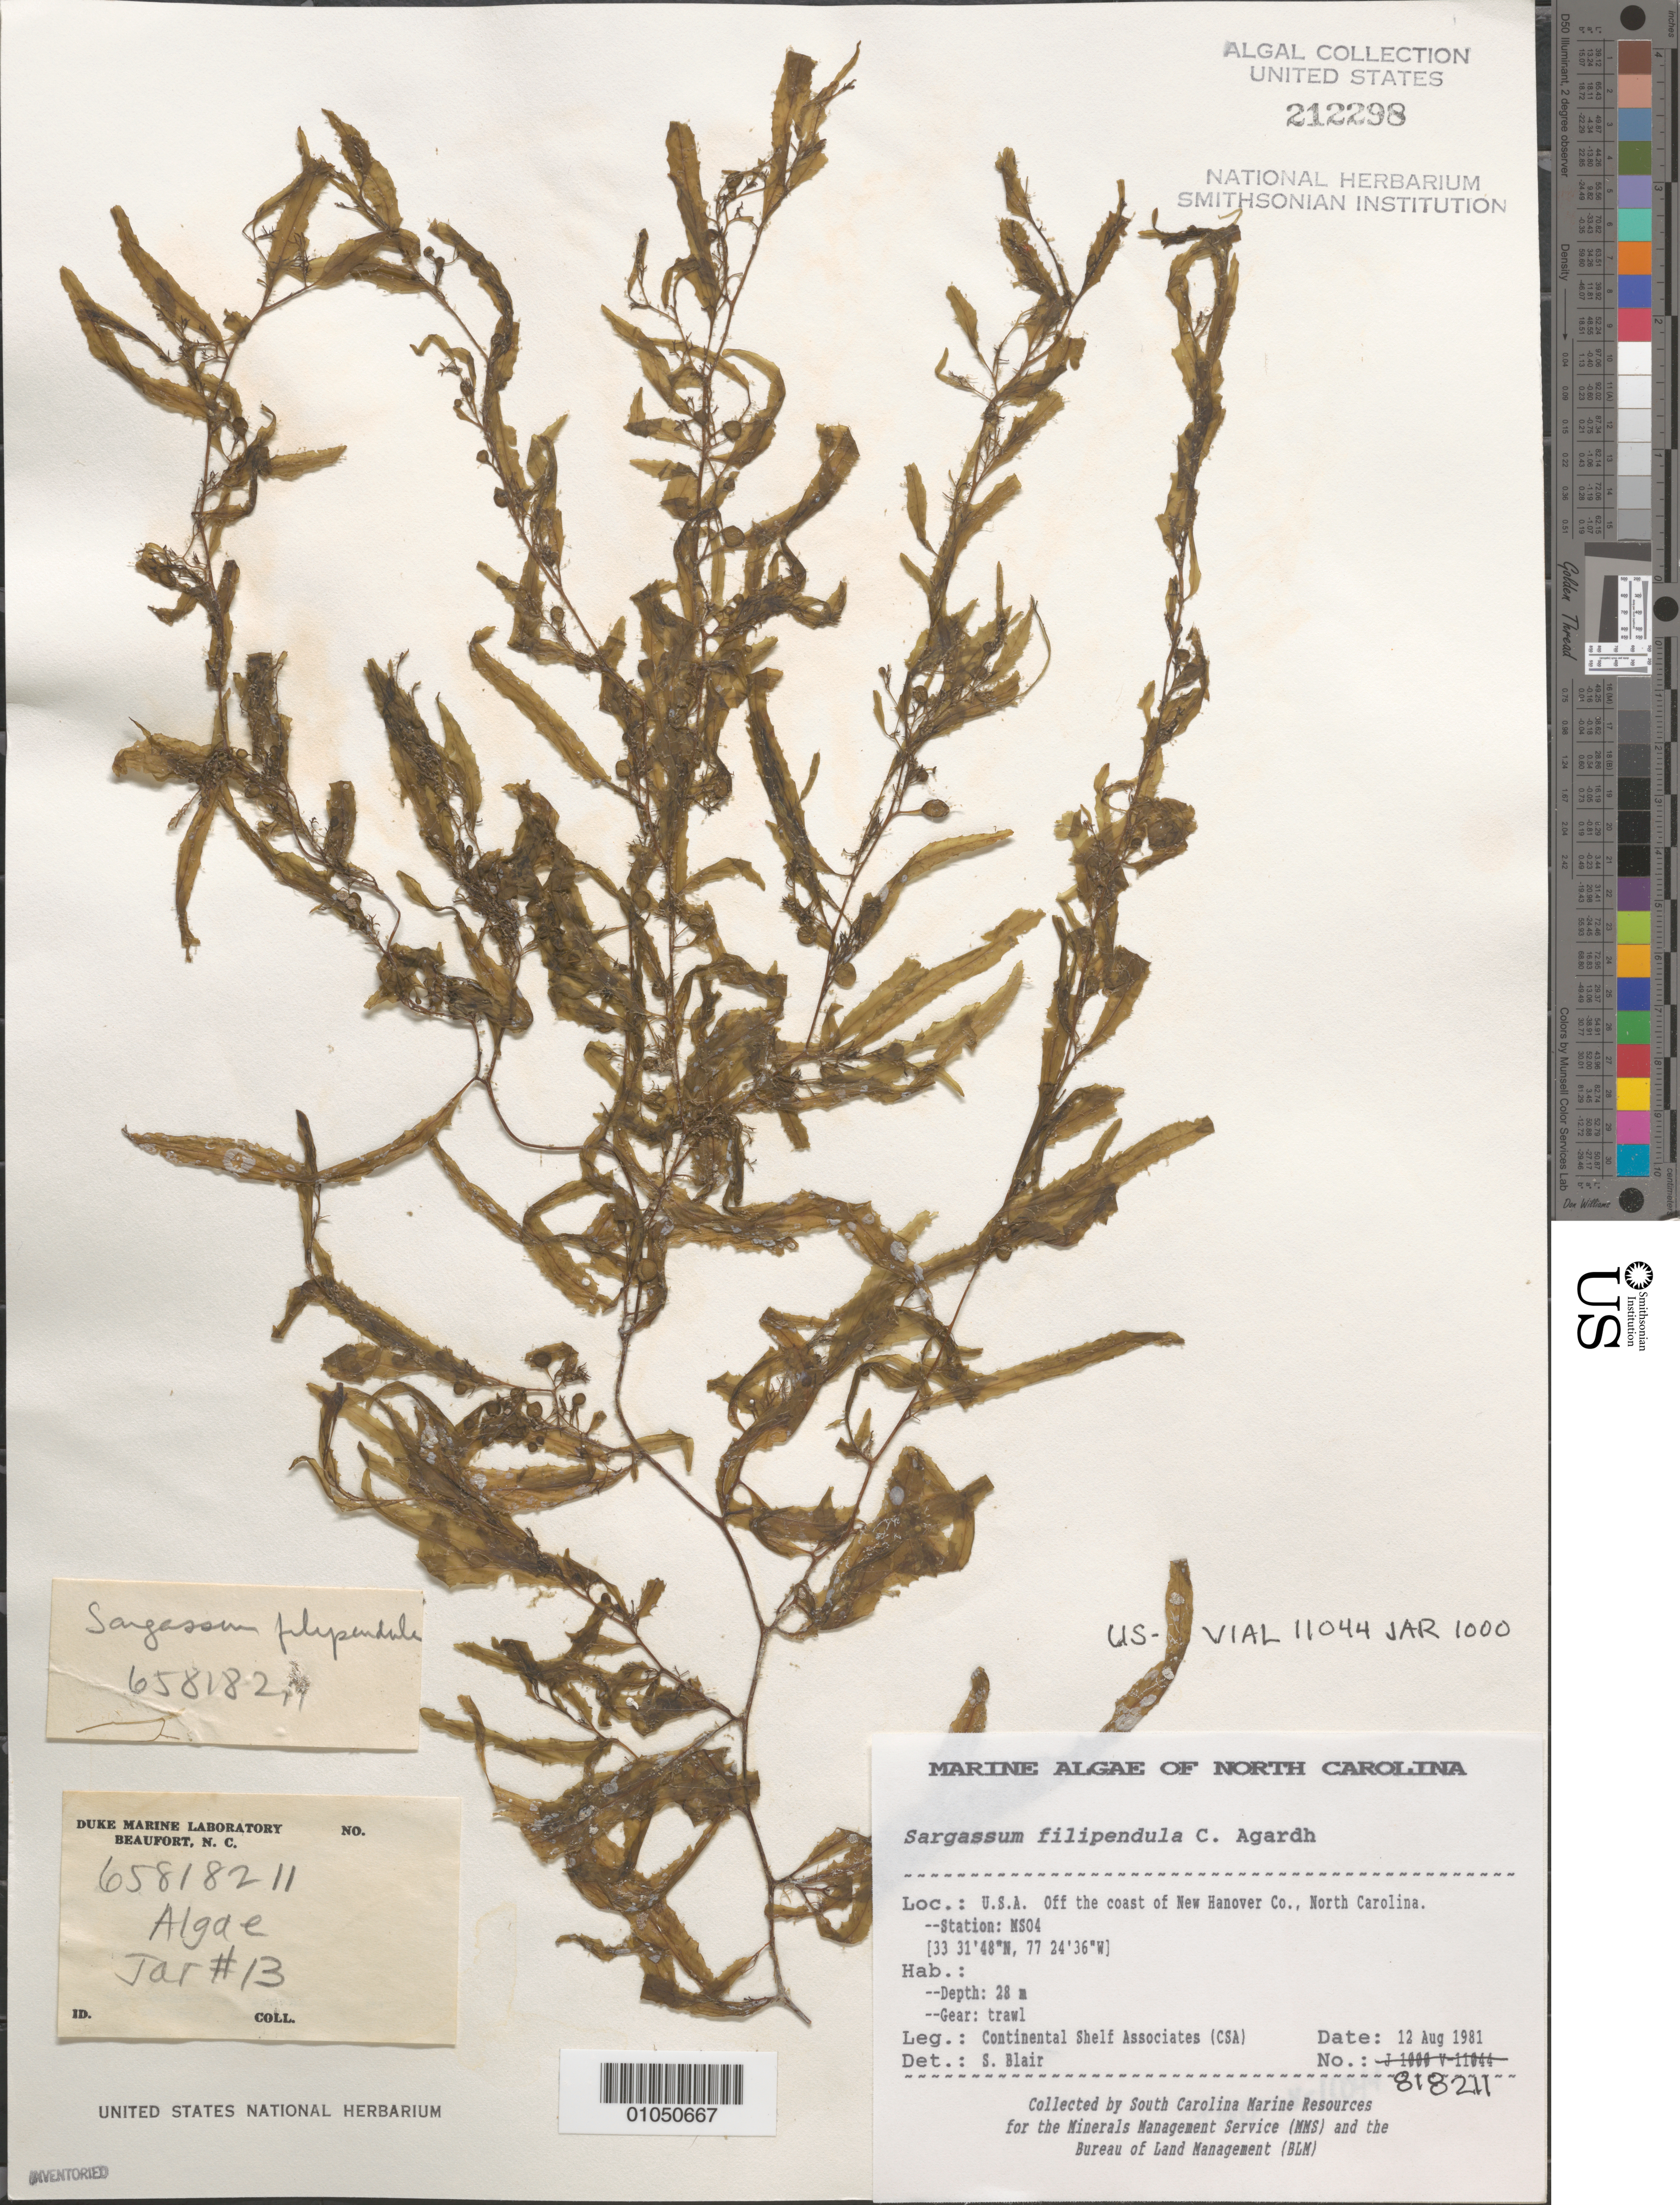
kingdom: Chromista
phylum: Ochrophyta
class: Phaeophyceae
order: Fucales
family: Sargassaceae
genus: Sargassum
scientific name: Sargassum filipendula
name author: C. Agardh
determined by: Blair, S. M.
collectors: Continental Shelf Associates for the MMS/BLM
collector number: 818211 Station MS04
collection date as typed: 12 Aug 1981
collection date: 1981-08-12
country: United States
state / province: North Carolina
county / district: New Hanover County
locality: Off coast of New Hanover County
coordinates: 33 31'48"N, 77 24'36"W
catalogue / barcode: US 212298